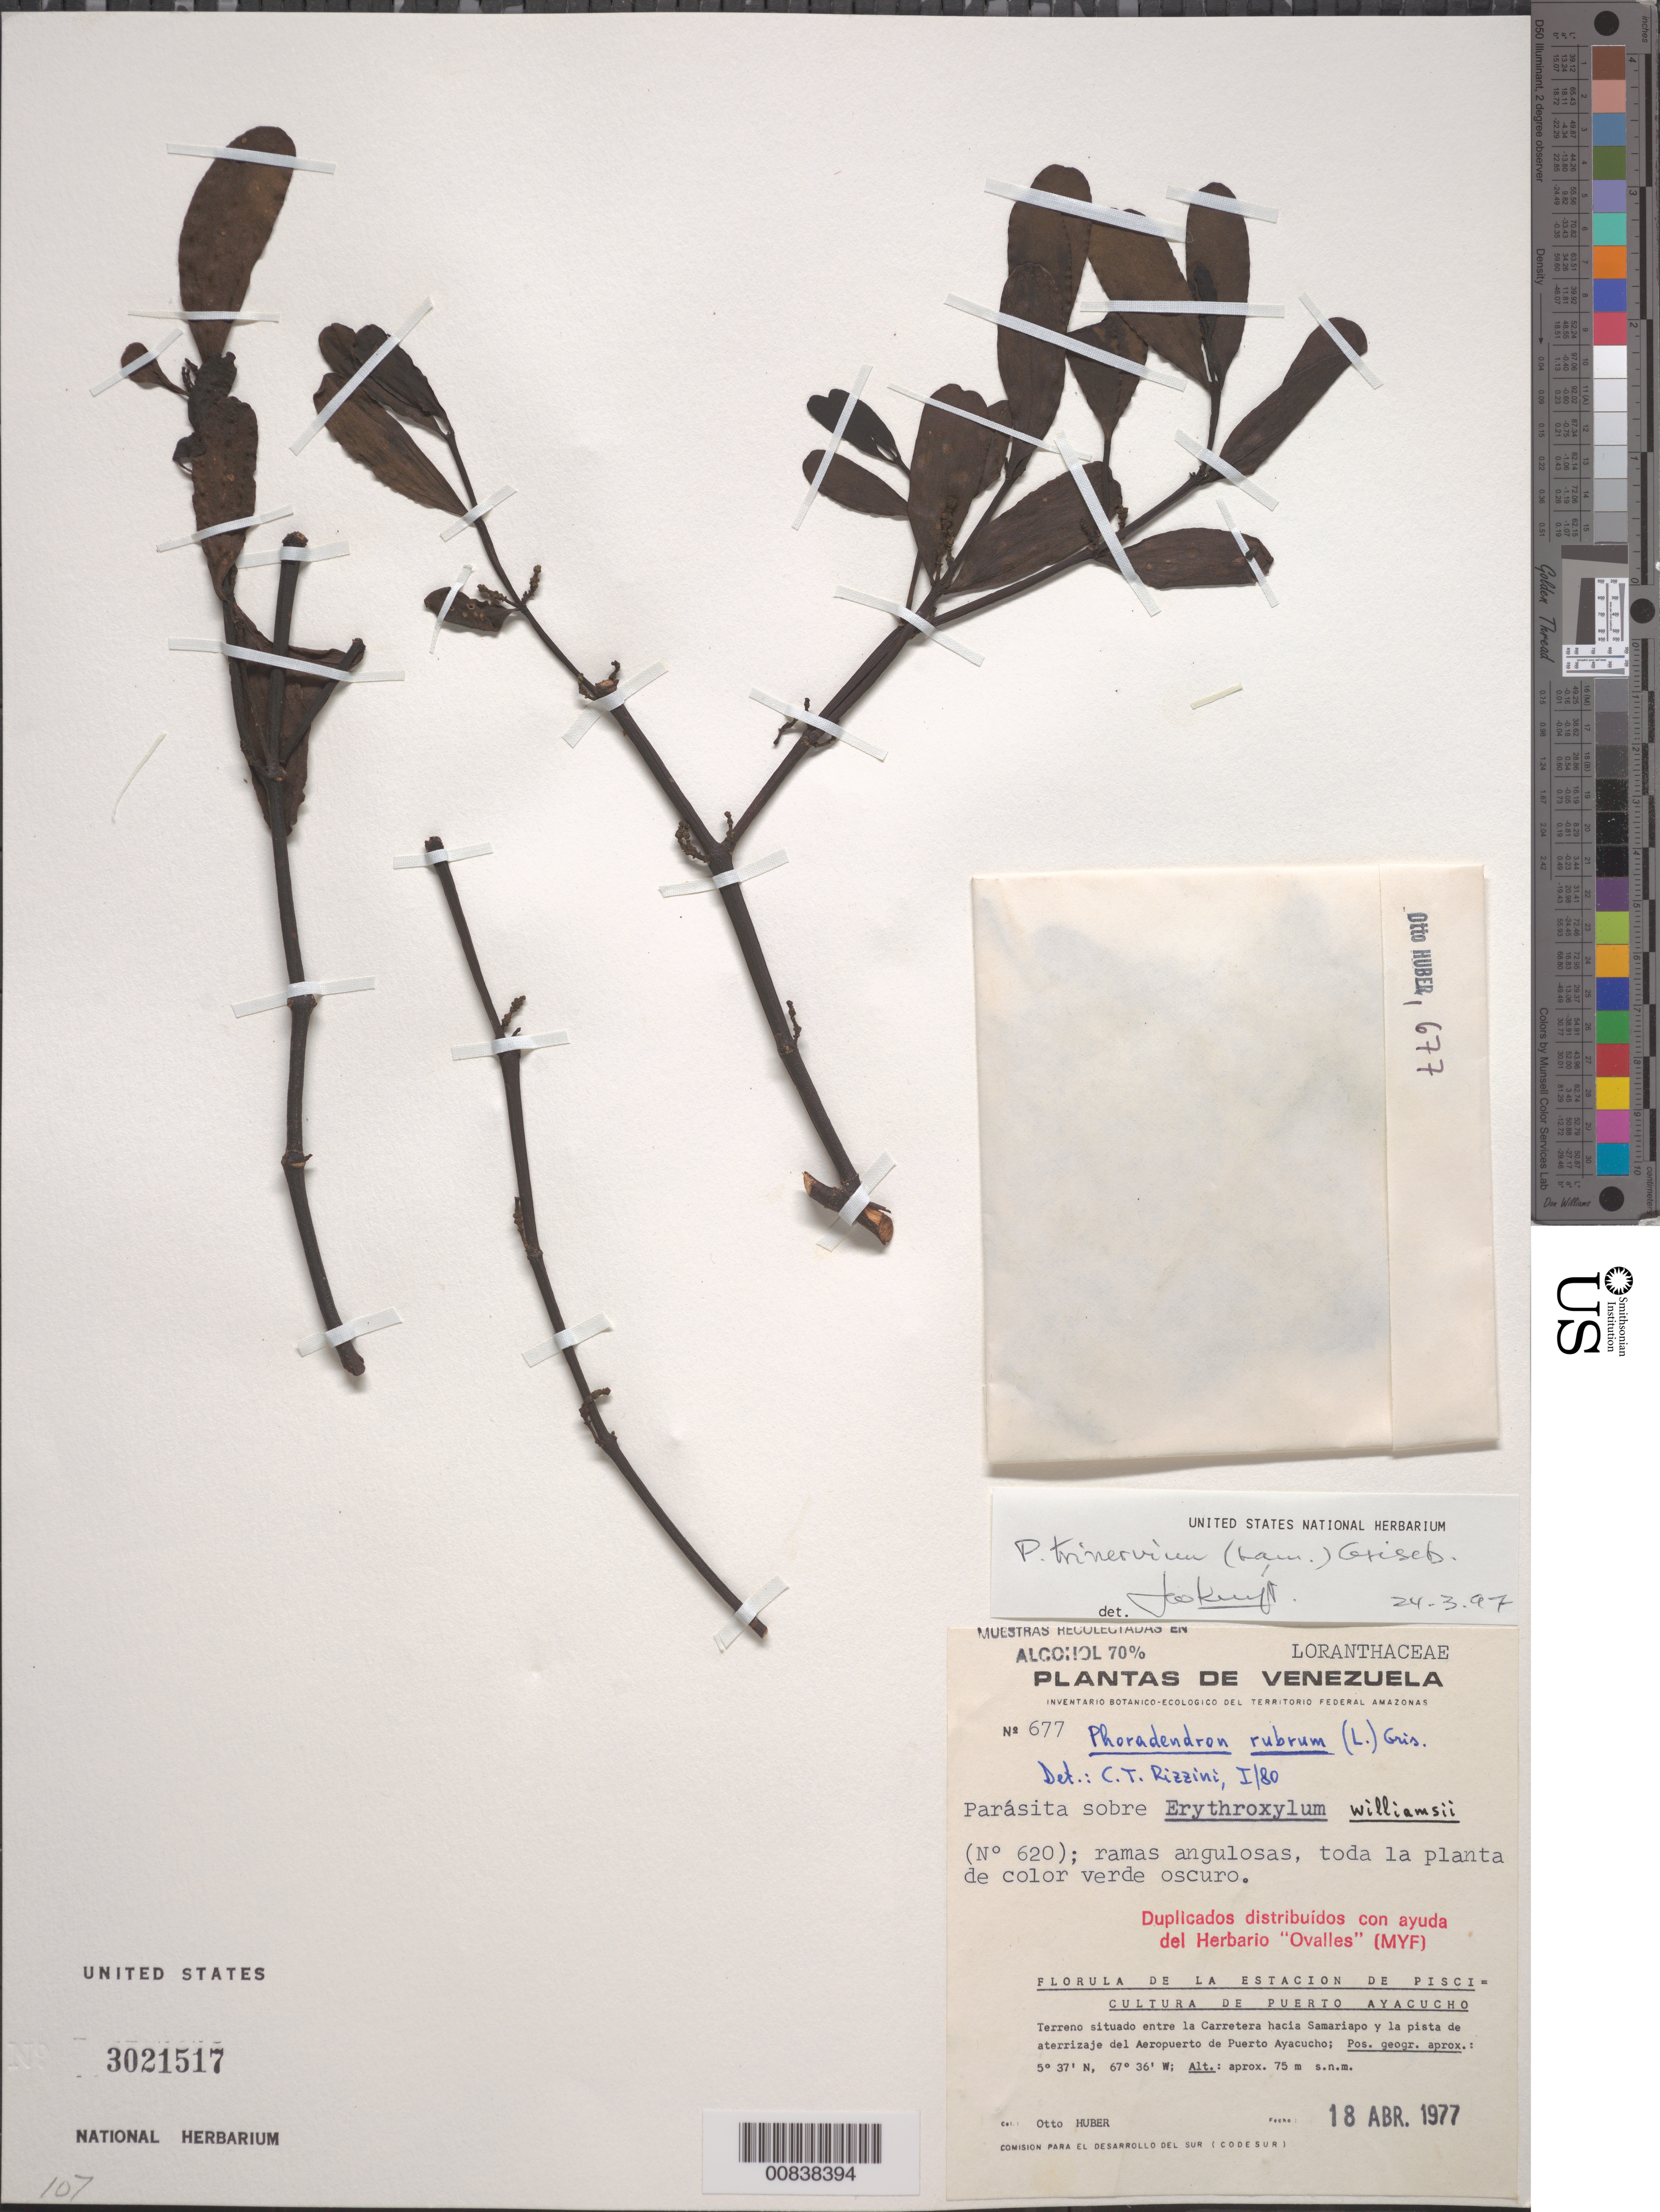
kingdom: Plantae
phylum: Tracheophyta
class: Magnoliopsida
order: Santalales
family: Viscaceae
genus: Phoradendron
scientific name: Phoradendron trinervium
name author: (Lam.) Griseb.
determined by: Kuijt, Job, (CANADA)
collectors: O. Huber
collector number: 677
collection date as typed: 18-Apr-77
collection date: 1977-04-18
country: Venezuela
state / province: Amazonas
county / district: Atures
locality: Puerto Ayacucho, carretera hacia Samariapo y la pista de aterrizaje del Aeropuerto de Puerto Ayacucho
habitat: Sobre Erythroxylum williamsii (no. 620)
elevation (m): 75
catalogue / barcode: US 3021517